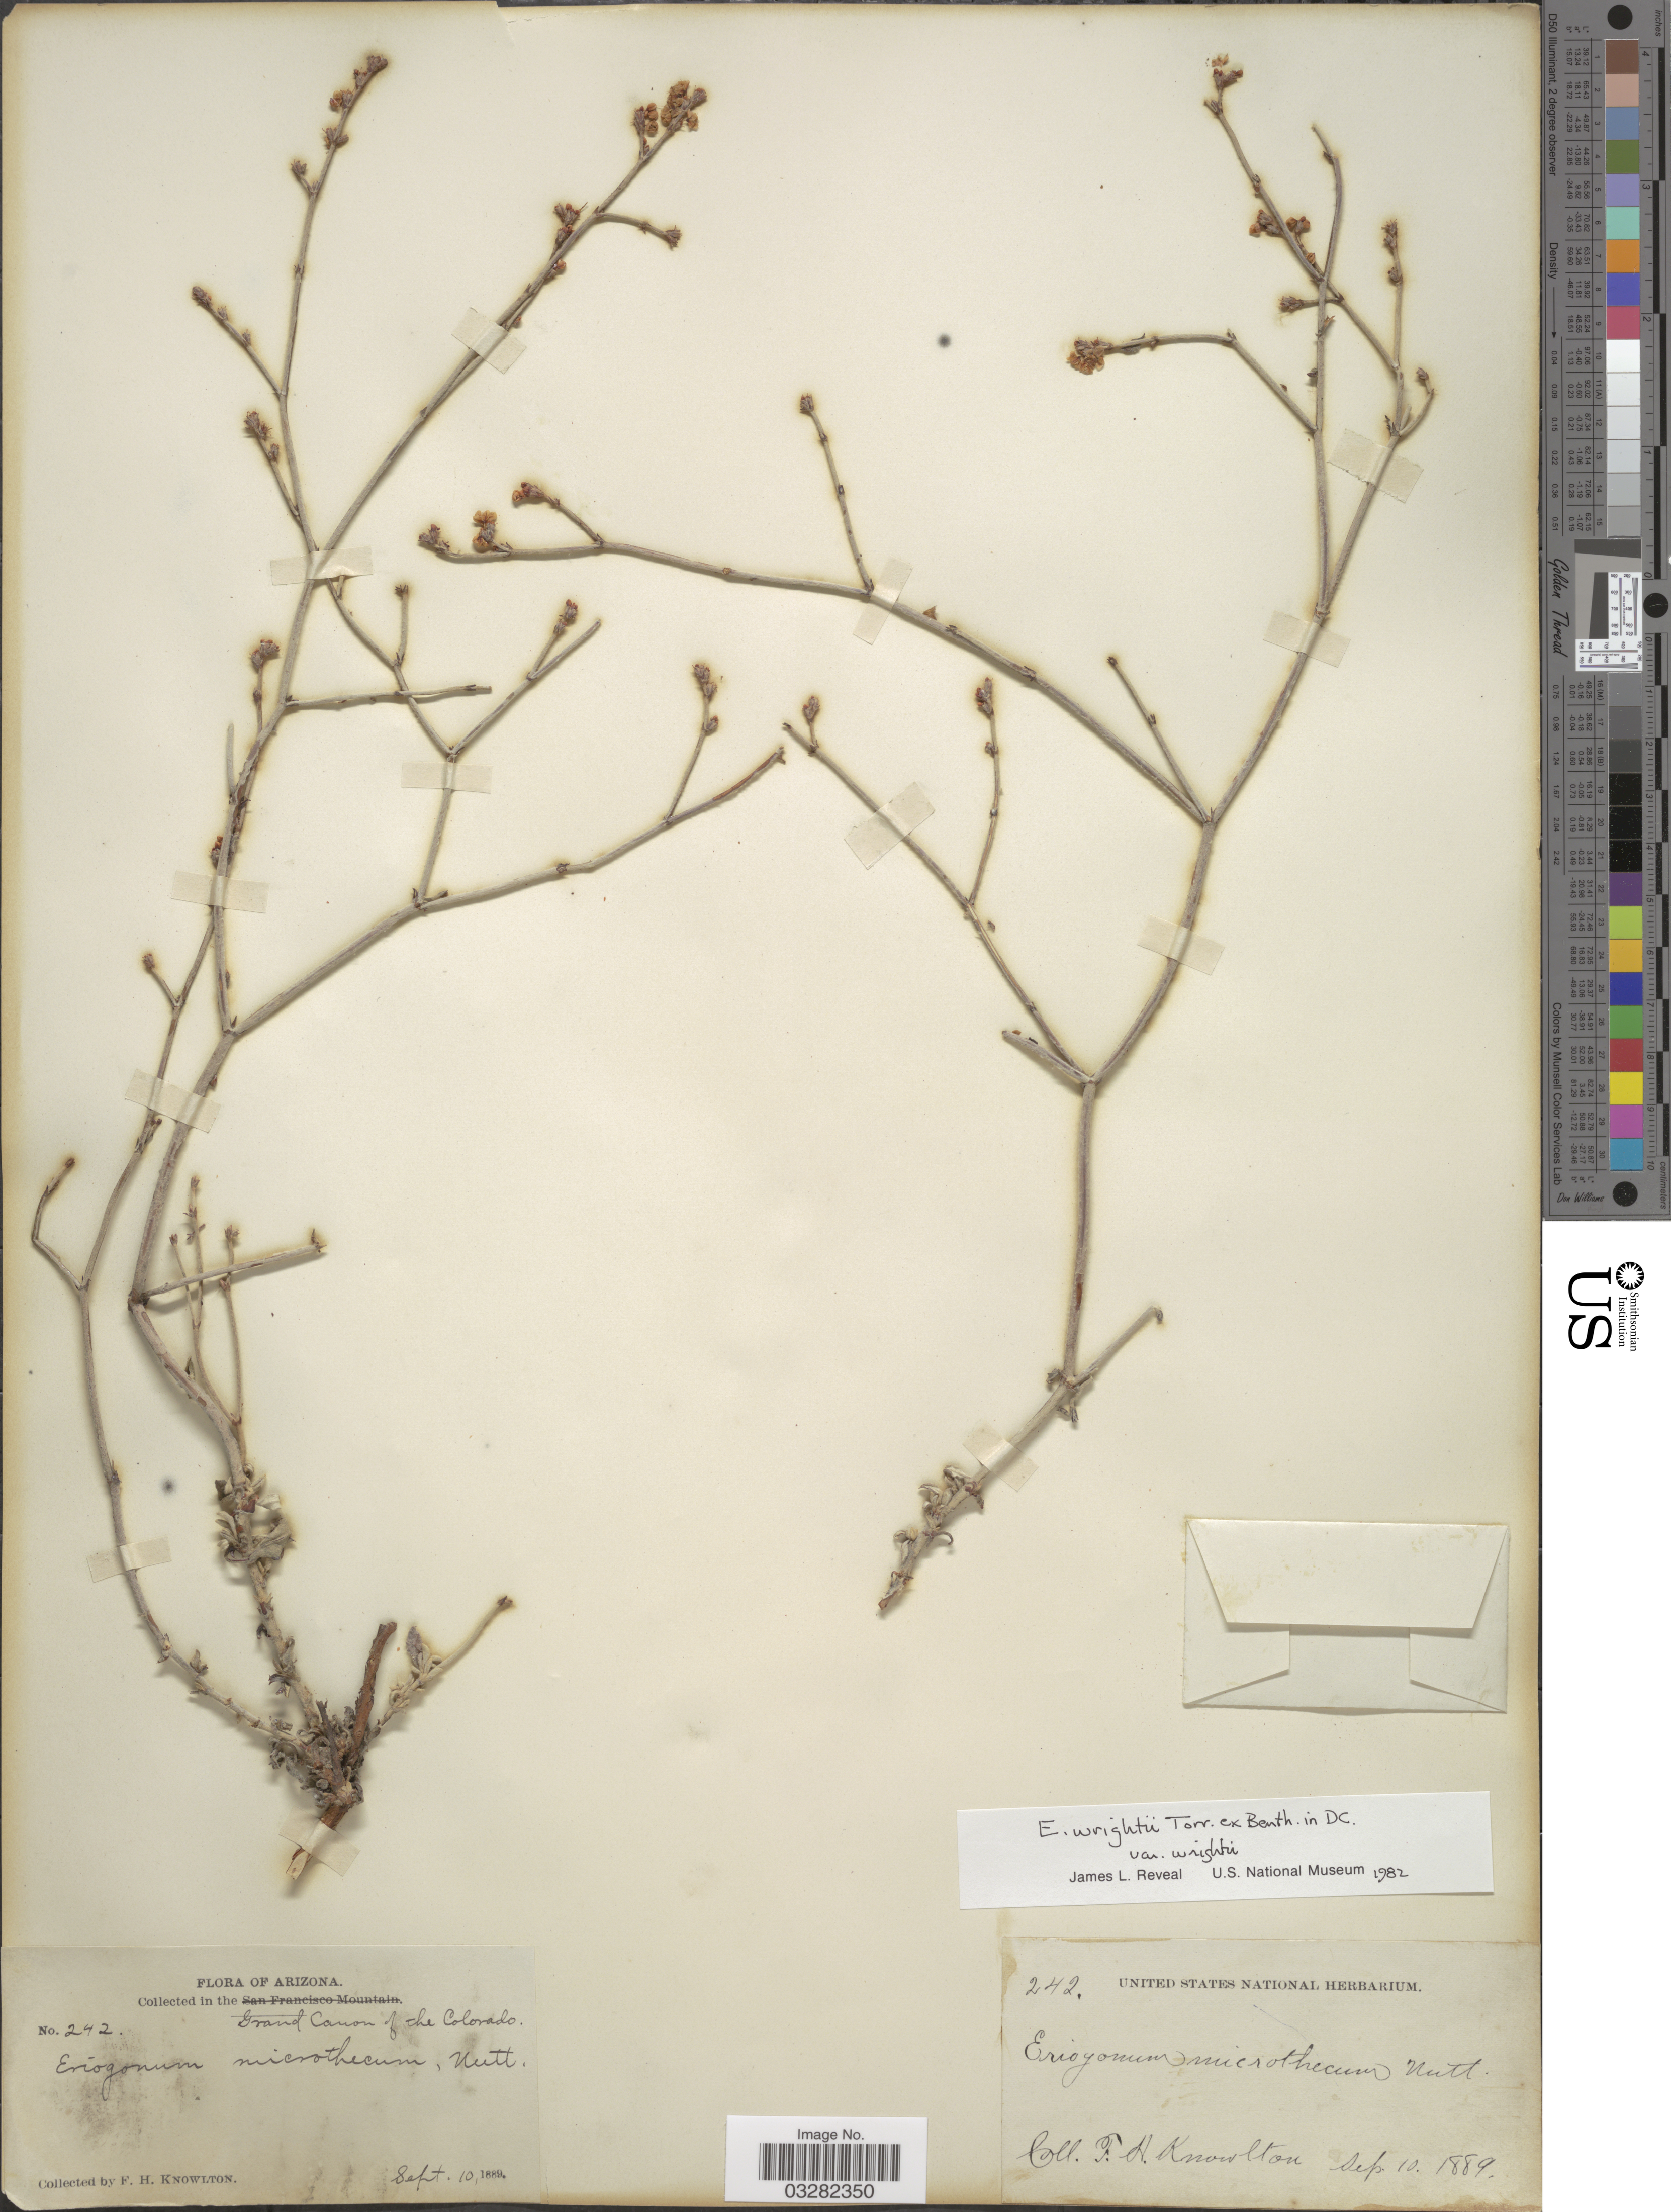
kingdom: Plantae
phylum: Tracheophyta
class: Magnoliopsida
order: Caryophyllales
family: Polygonaceae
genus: Eriogonum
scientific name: Eriogonum wrightii var. wrightii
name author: Torr. ex Benth.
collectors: F. H. Knowlton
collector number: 242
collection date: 1889-09-10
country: United States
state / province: Arizona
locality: Grand Canyon of the Colorado.